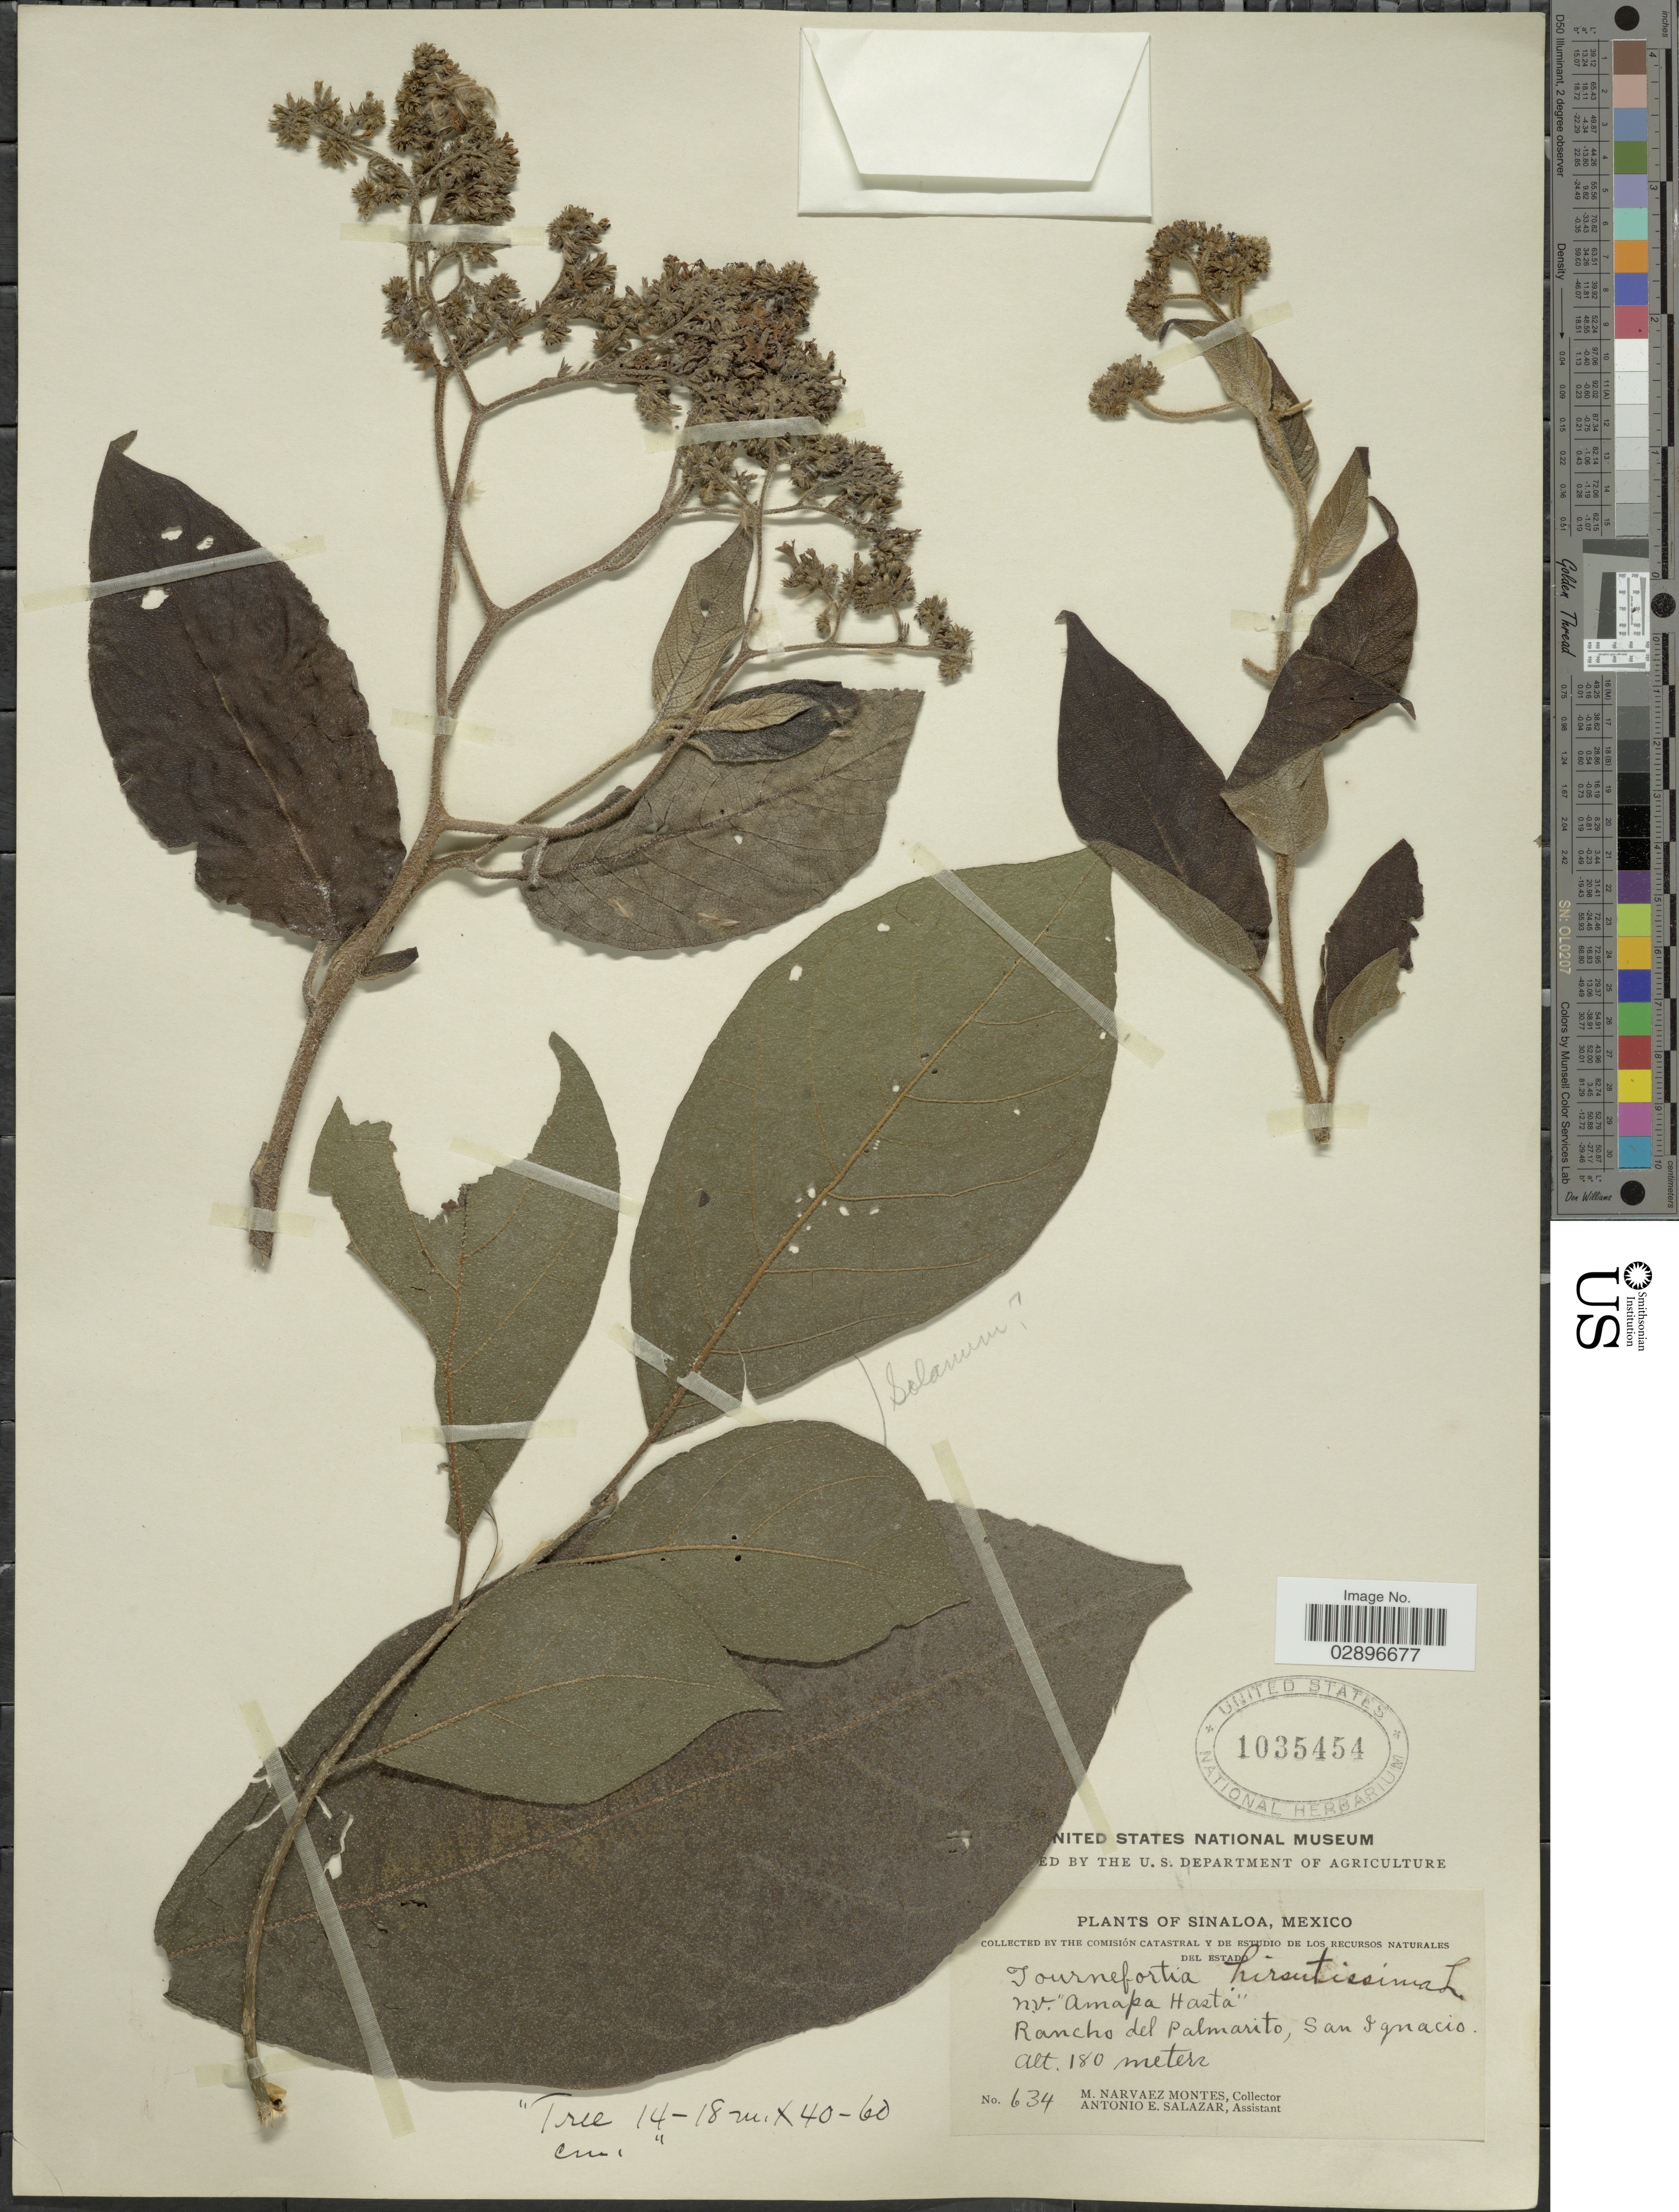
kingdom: Plantae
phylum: Tracheophyta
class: Magnoliopsida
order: Boraginales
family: Heliotropiaceae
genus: Tournefortia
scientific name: Tournefortia hirsutissima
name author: L.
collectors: M. Narvaez-Montes & A. E. Salazar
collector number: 634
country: Mexico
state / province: Sinaloa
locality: Rancho del Palmarito, San Ignacio.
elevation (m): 180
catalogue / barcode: US 1035454